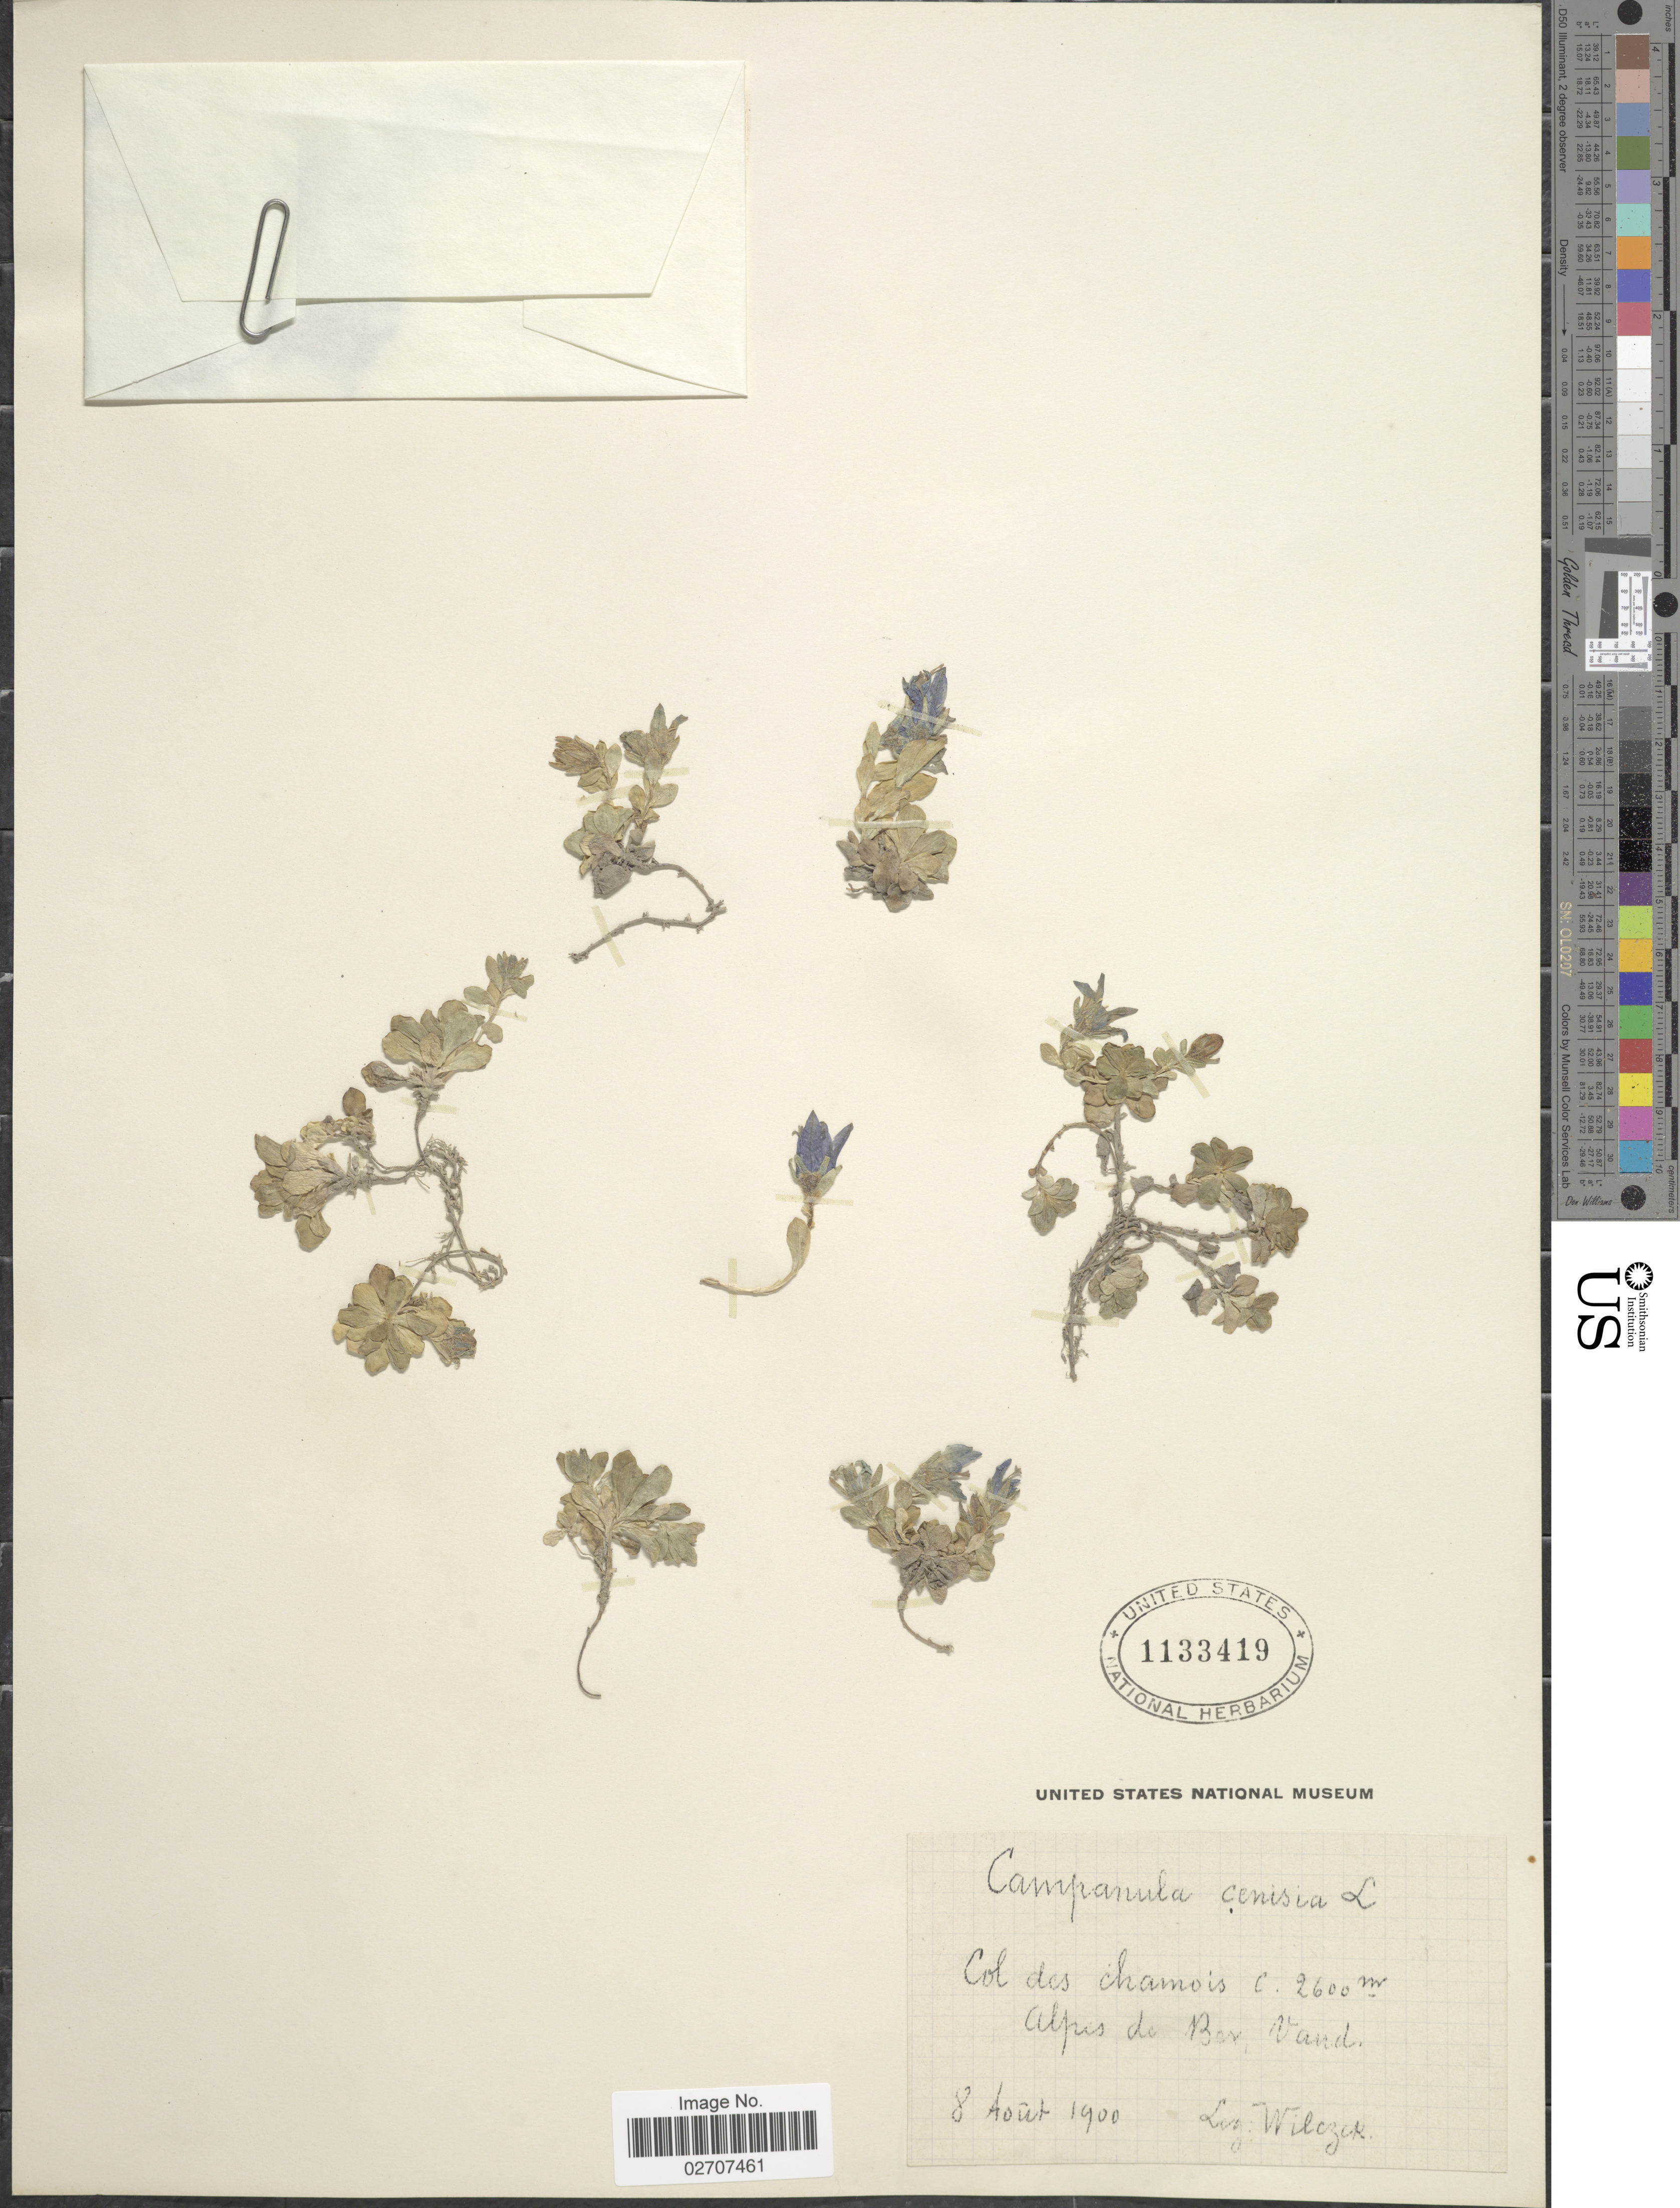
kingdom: Plantae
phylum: Tracheophyta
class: Magnoliopsida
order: Asterales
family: Campanulaceae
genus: Campanula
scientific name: Campanula cenisia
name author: L.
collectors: Wilczek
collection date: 1900-08-08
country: Switzerland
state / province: Vaud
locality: Col des chamois, Alpes de Bex.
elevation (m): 2600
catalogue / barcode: US 1133419